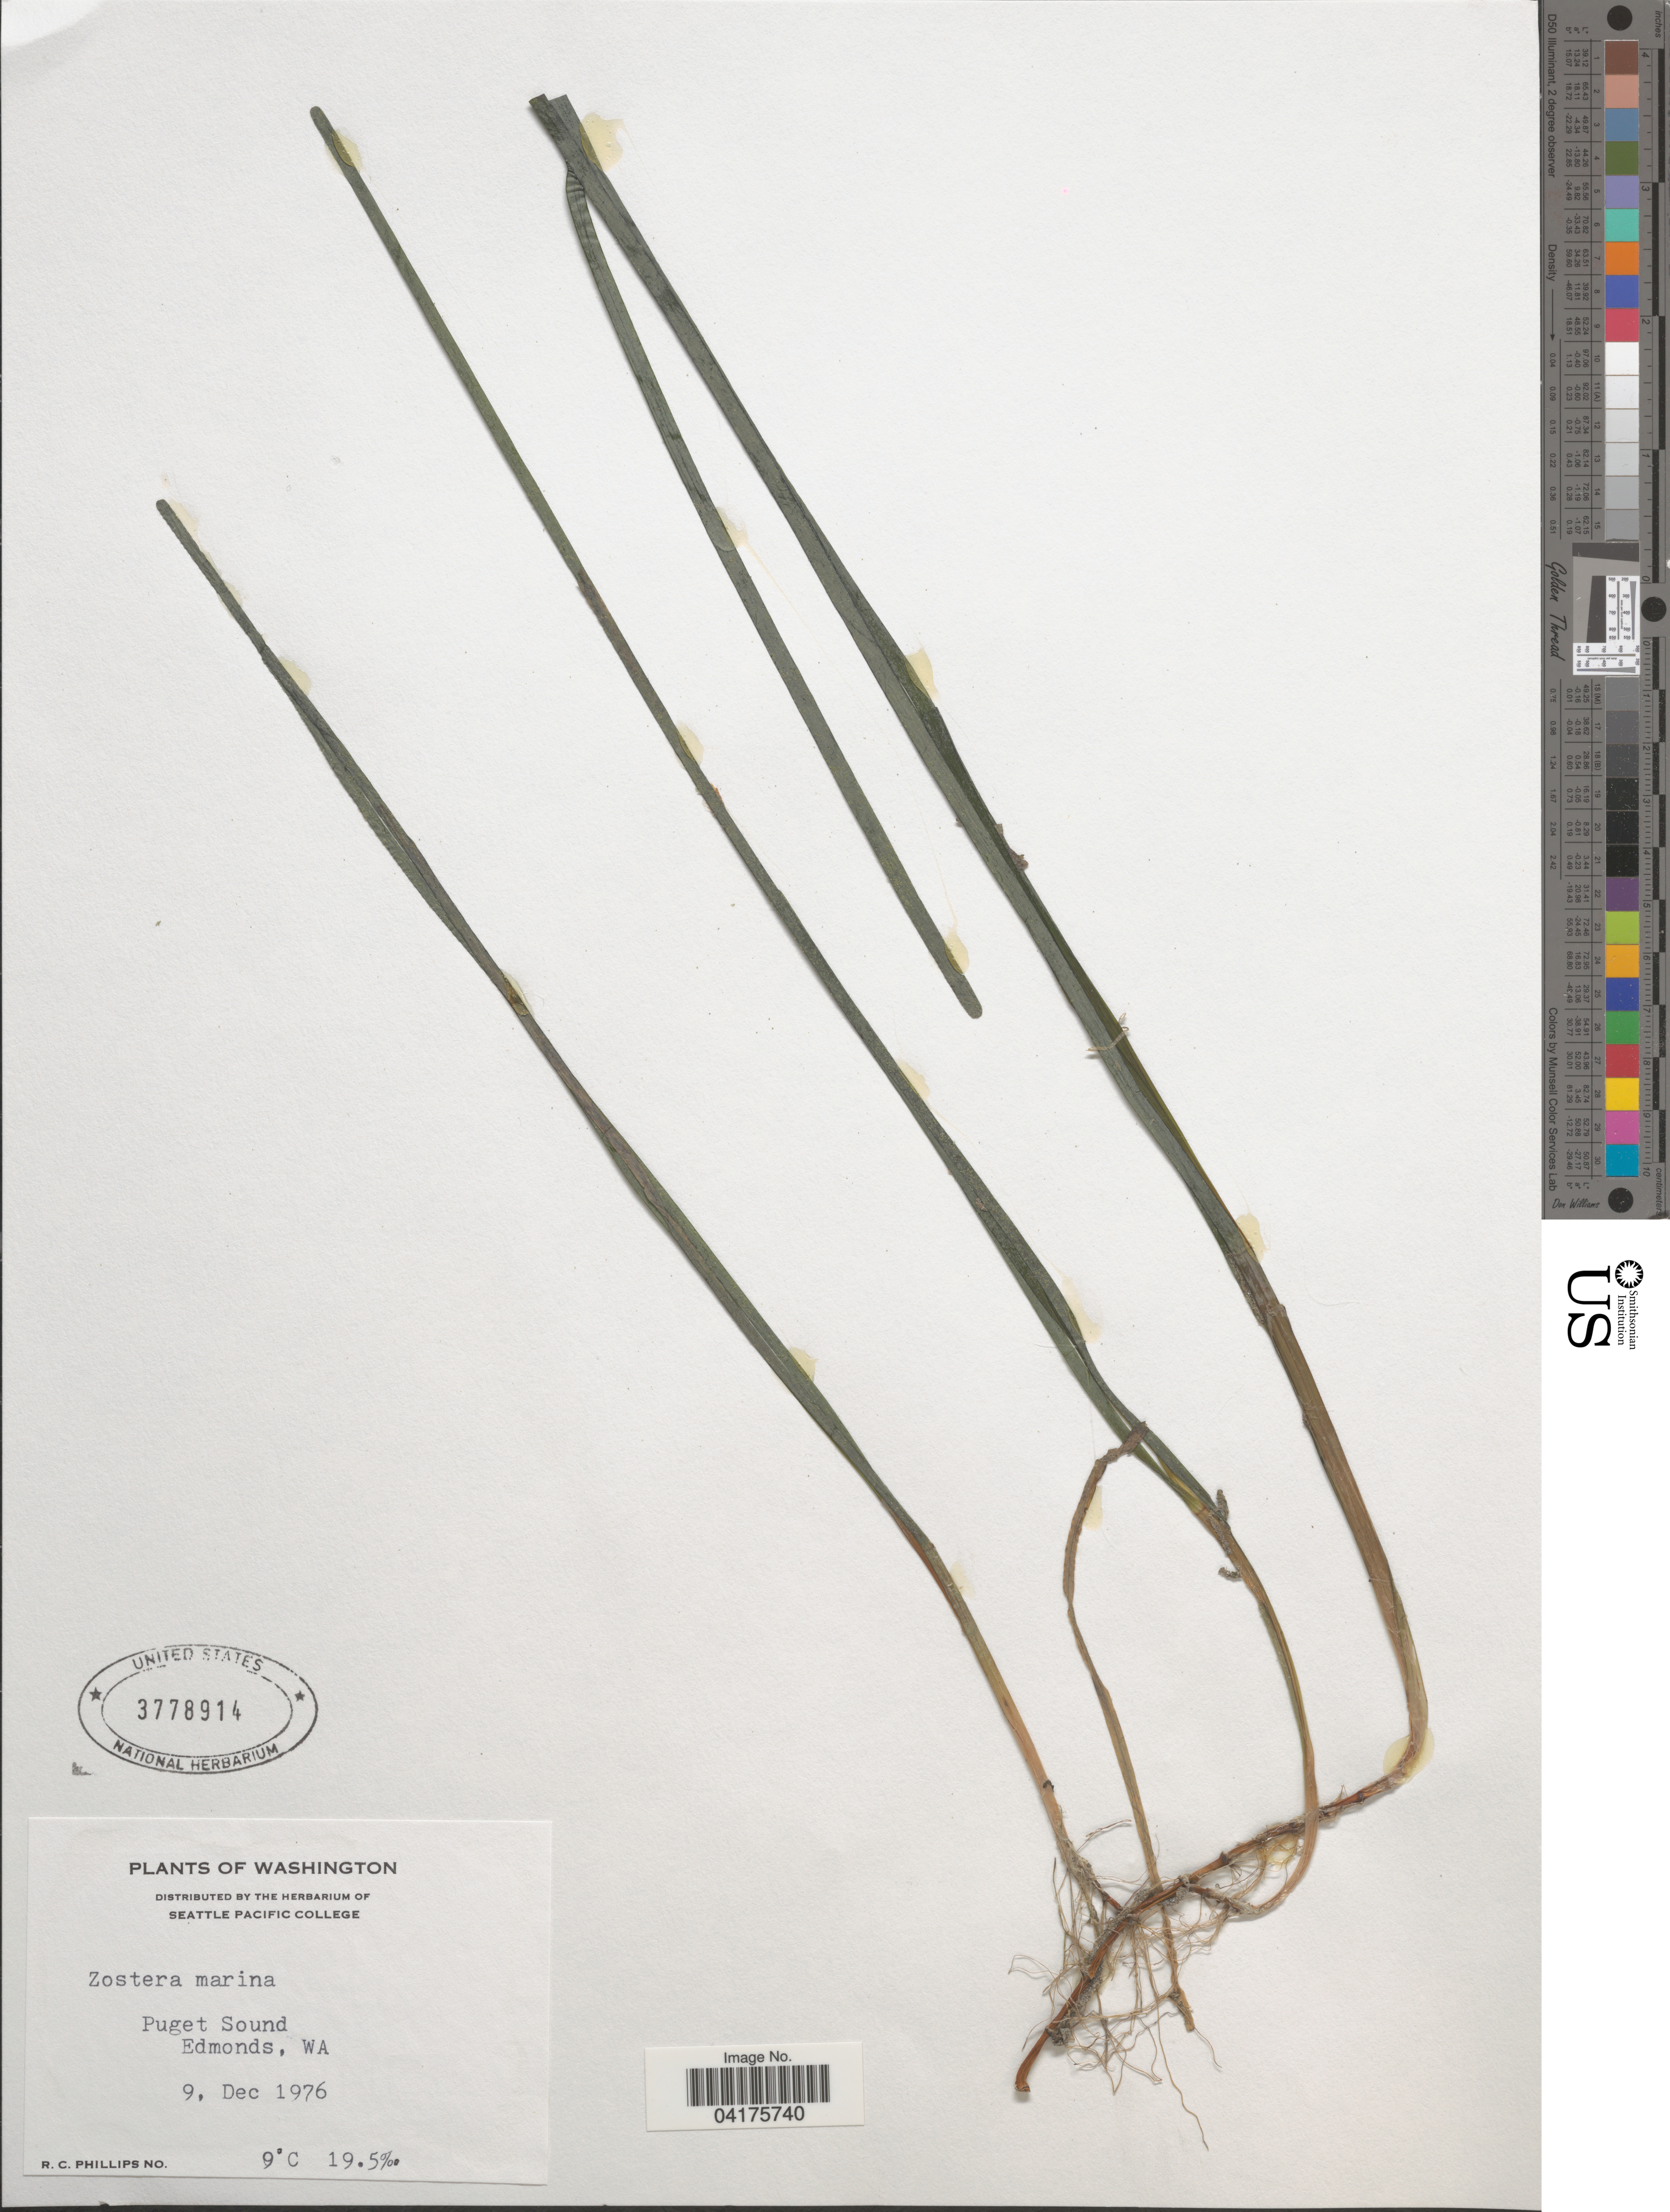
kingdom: Plantae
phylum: Tracheophyta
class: Liliopsida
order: Alismatales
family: Zosteraceae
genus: Zostera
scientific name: Zostera marina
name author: L.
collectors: R. C. Phillips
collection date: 1976-12-09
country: United States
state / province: Washington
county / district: King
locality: Puget Sound, Edmonds.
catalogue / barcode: US 3778914